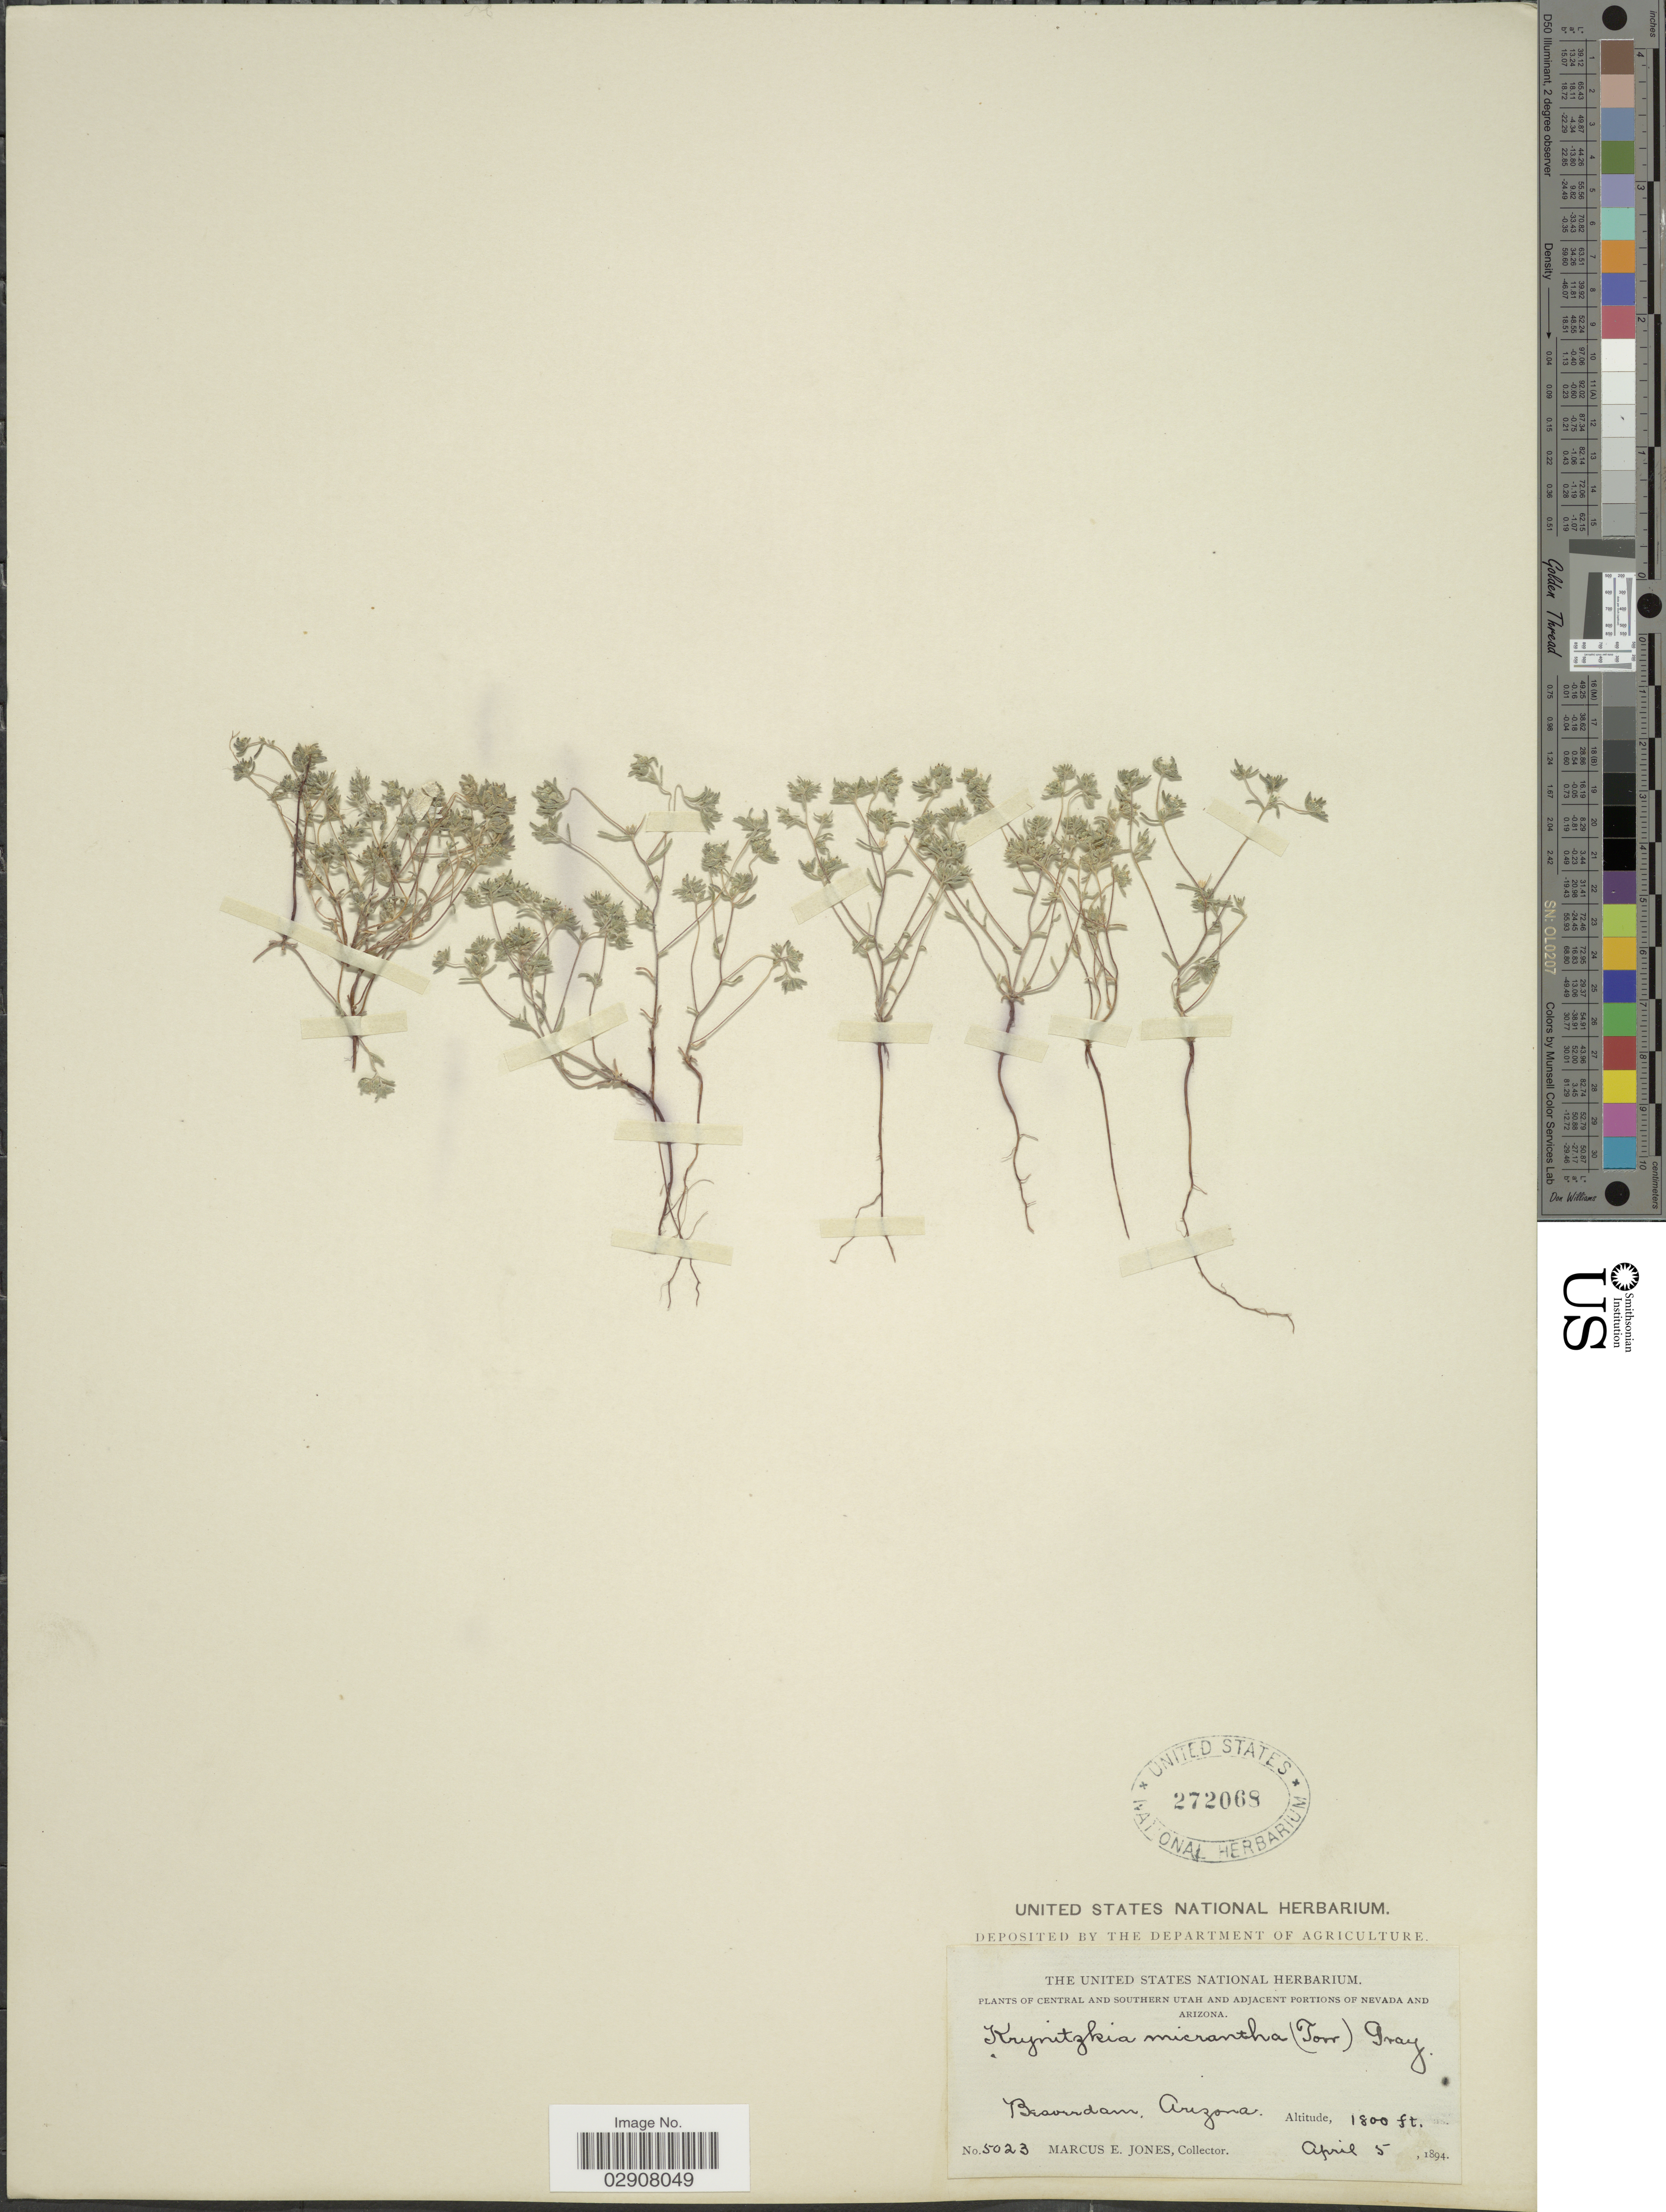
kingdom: Plantae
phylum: Tracheophyta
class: Magnoliopsida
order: Boraginales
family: Boraginaceae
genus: Cryptantha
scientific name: Cryptantha micrantha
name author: (Torr.) I.M. Johnst.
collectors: M. E. Jones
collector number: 5023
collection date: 1894-04-05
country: United States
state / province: Arizona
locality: Beaverdam.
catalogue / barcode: US 272068